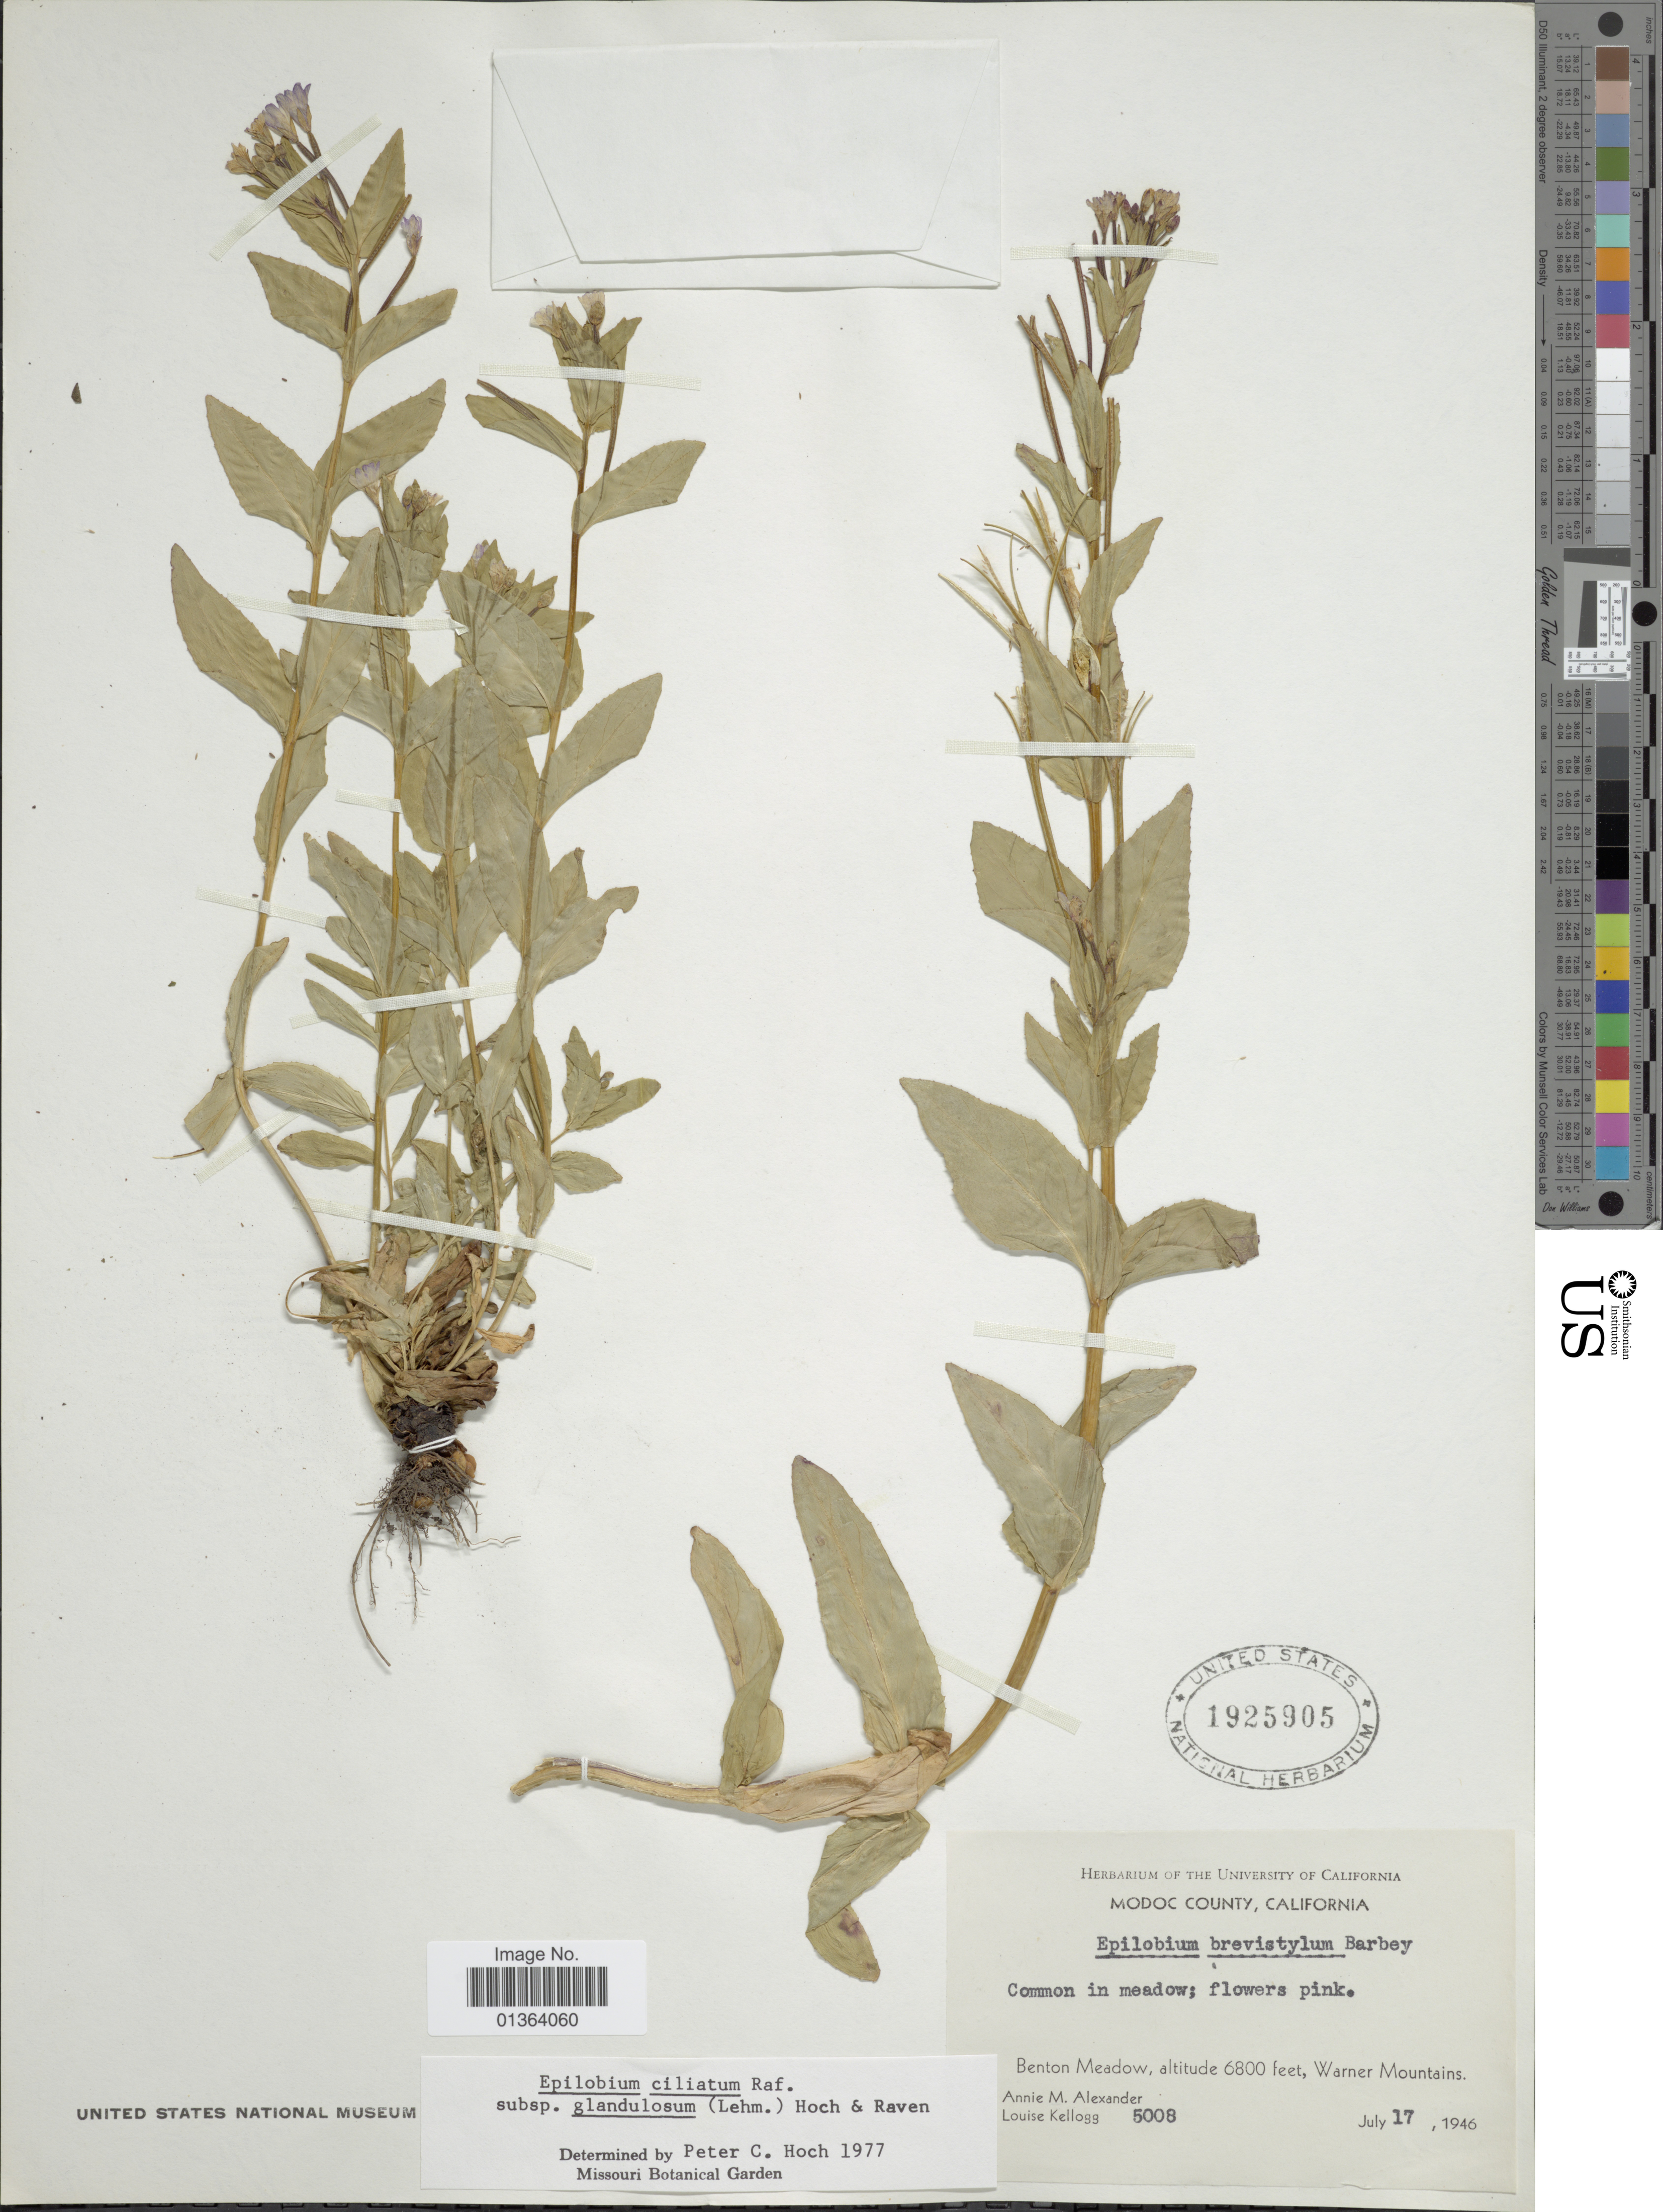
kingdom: Plantae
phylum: Tracheophyta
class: Magnoliopsida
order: Myrtales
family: Onagraceae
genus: Epilobium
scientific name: Epilobium ciliatum subsp. glandulosum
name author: (Lehm.) Hoch & P.H. Raven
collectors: A. M. Alexander & L. Kellogg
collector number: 5008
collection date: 1946-07-17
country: United States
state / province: California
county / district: Modoc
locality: Modoc County. Benton Meadow, Warner Mountains.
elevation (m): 2073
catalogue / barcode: US 1925905